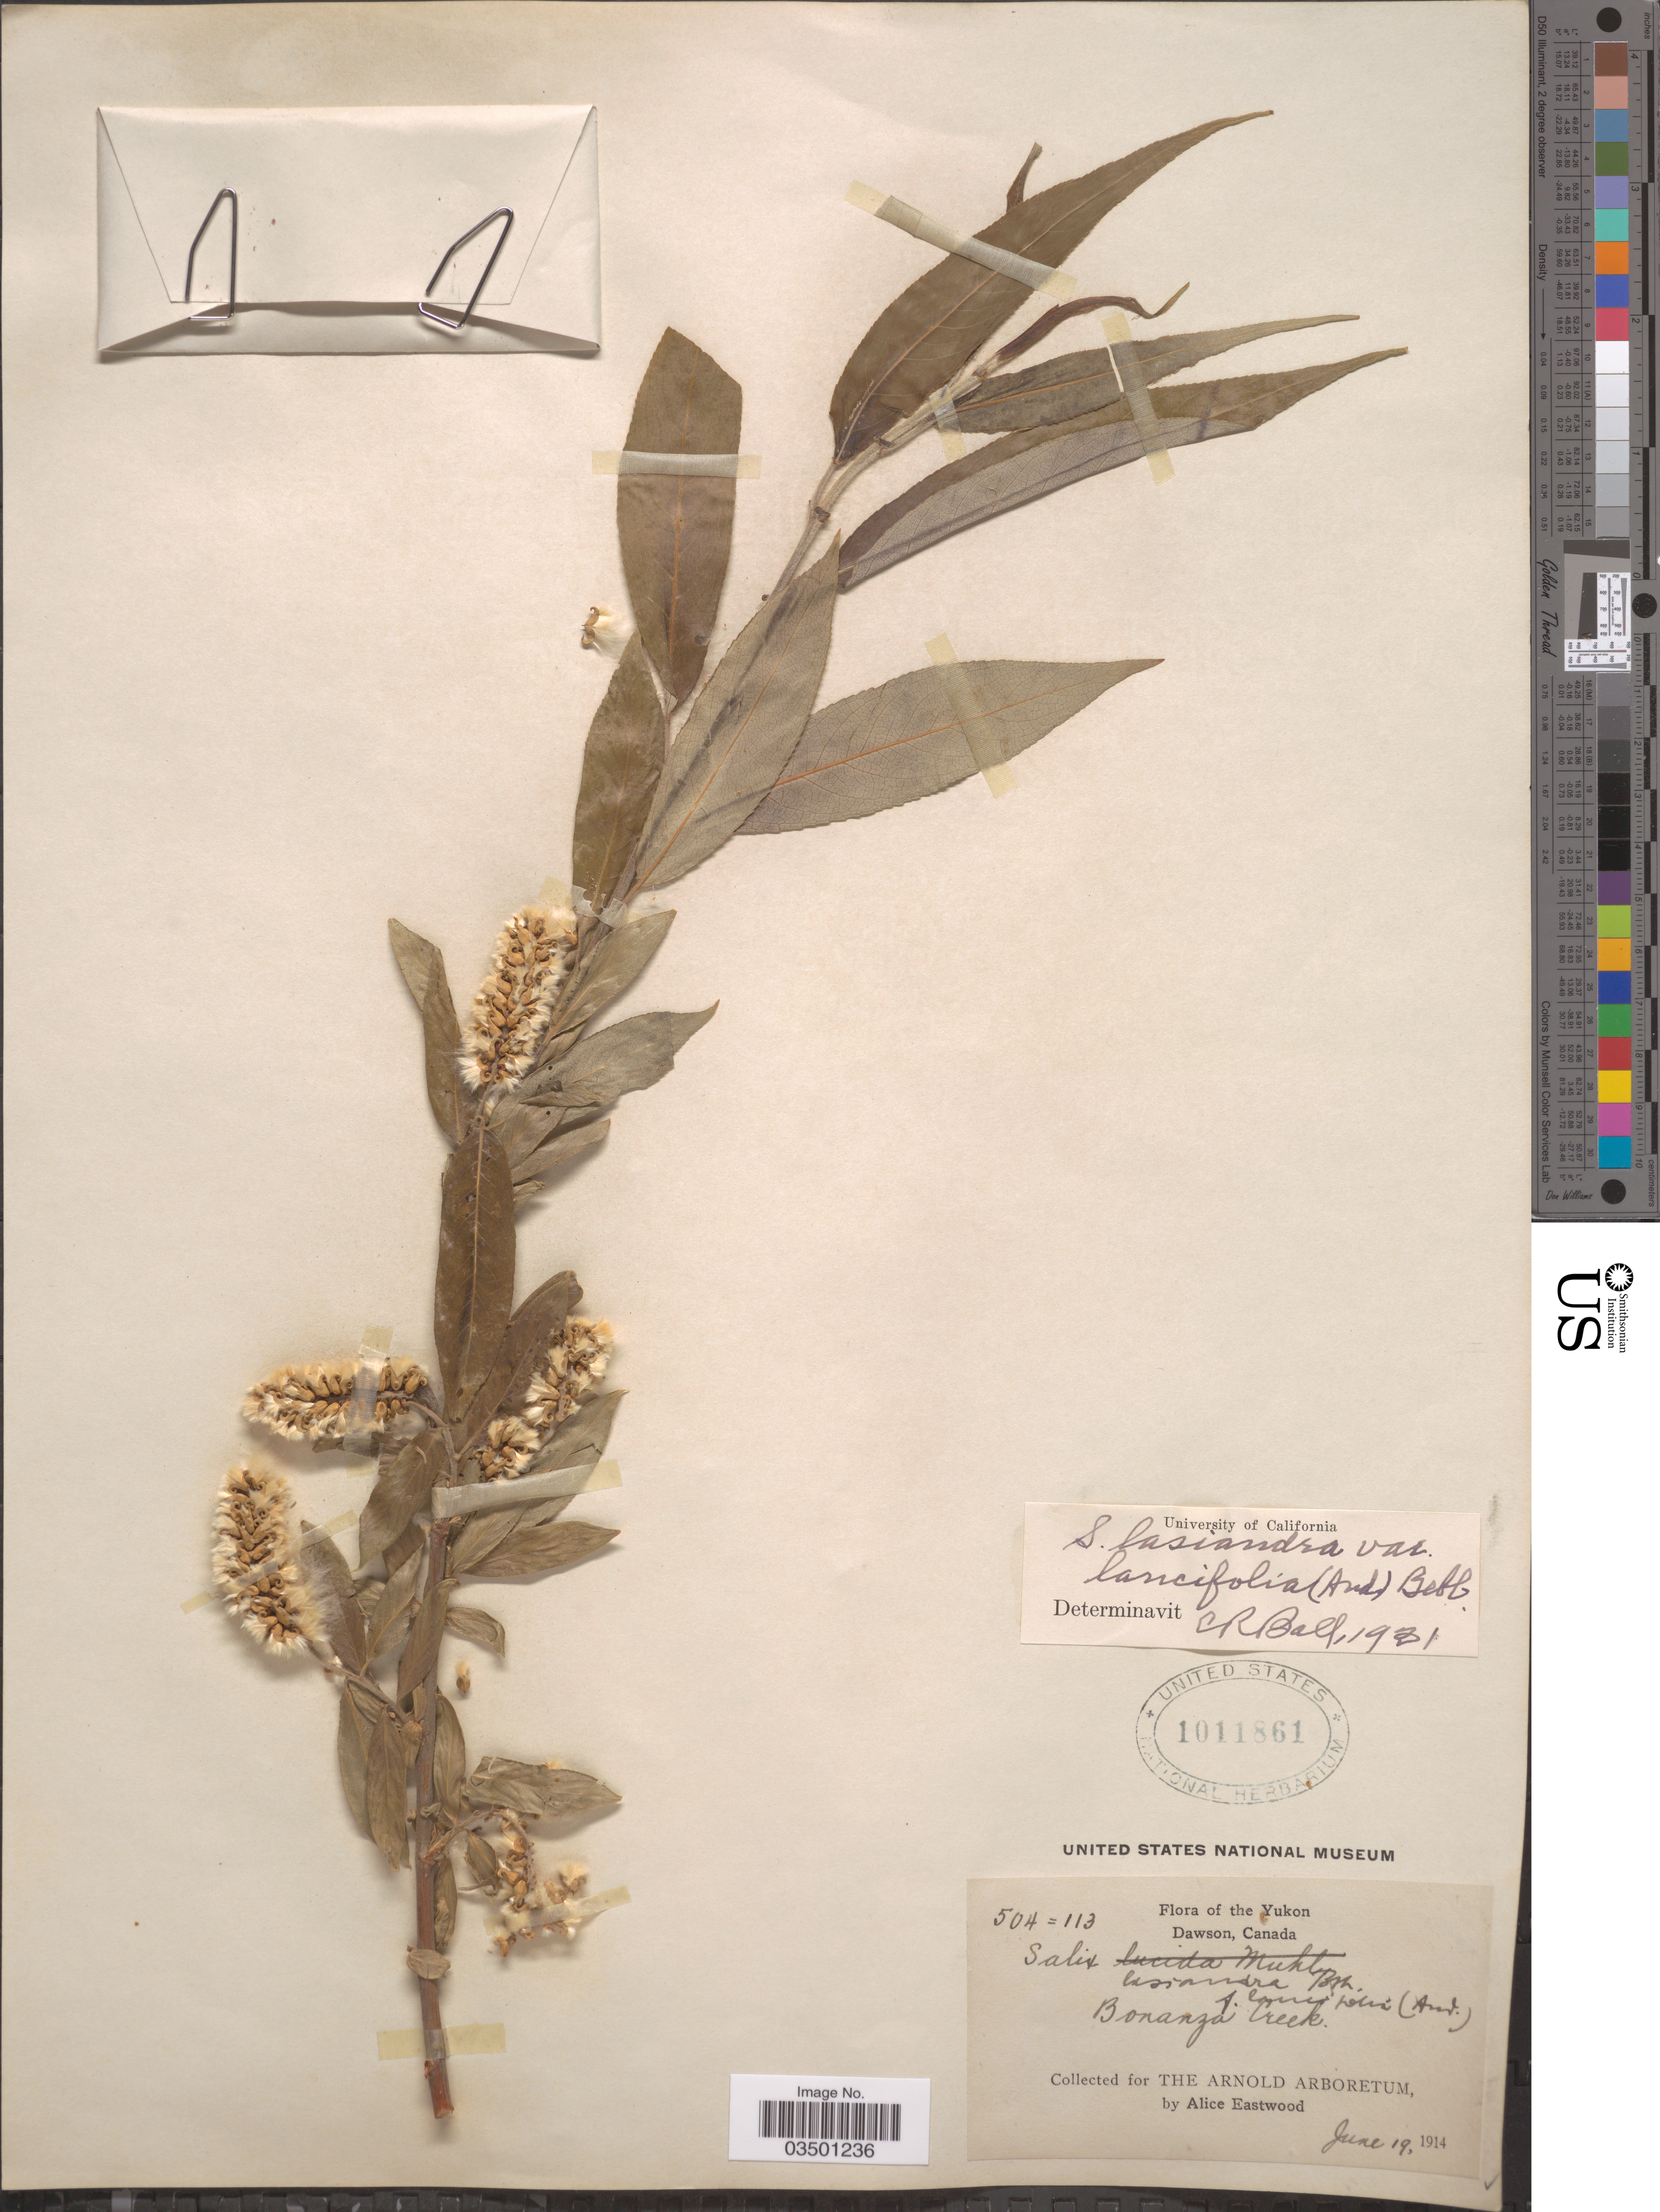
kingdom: Plantae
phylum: Tracheophyta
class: Magnoliopsida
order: Malpighiales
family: Salicaceae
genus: Salix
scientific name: Salix lasiandra var. lancifolia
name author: Bebb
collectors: A. Eastwood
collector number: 504/113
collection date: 1914-06-19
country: Canada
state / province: Yukon Territory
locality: Yukon. Dawson. Bonanza Creek.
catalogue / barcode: US 1011861